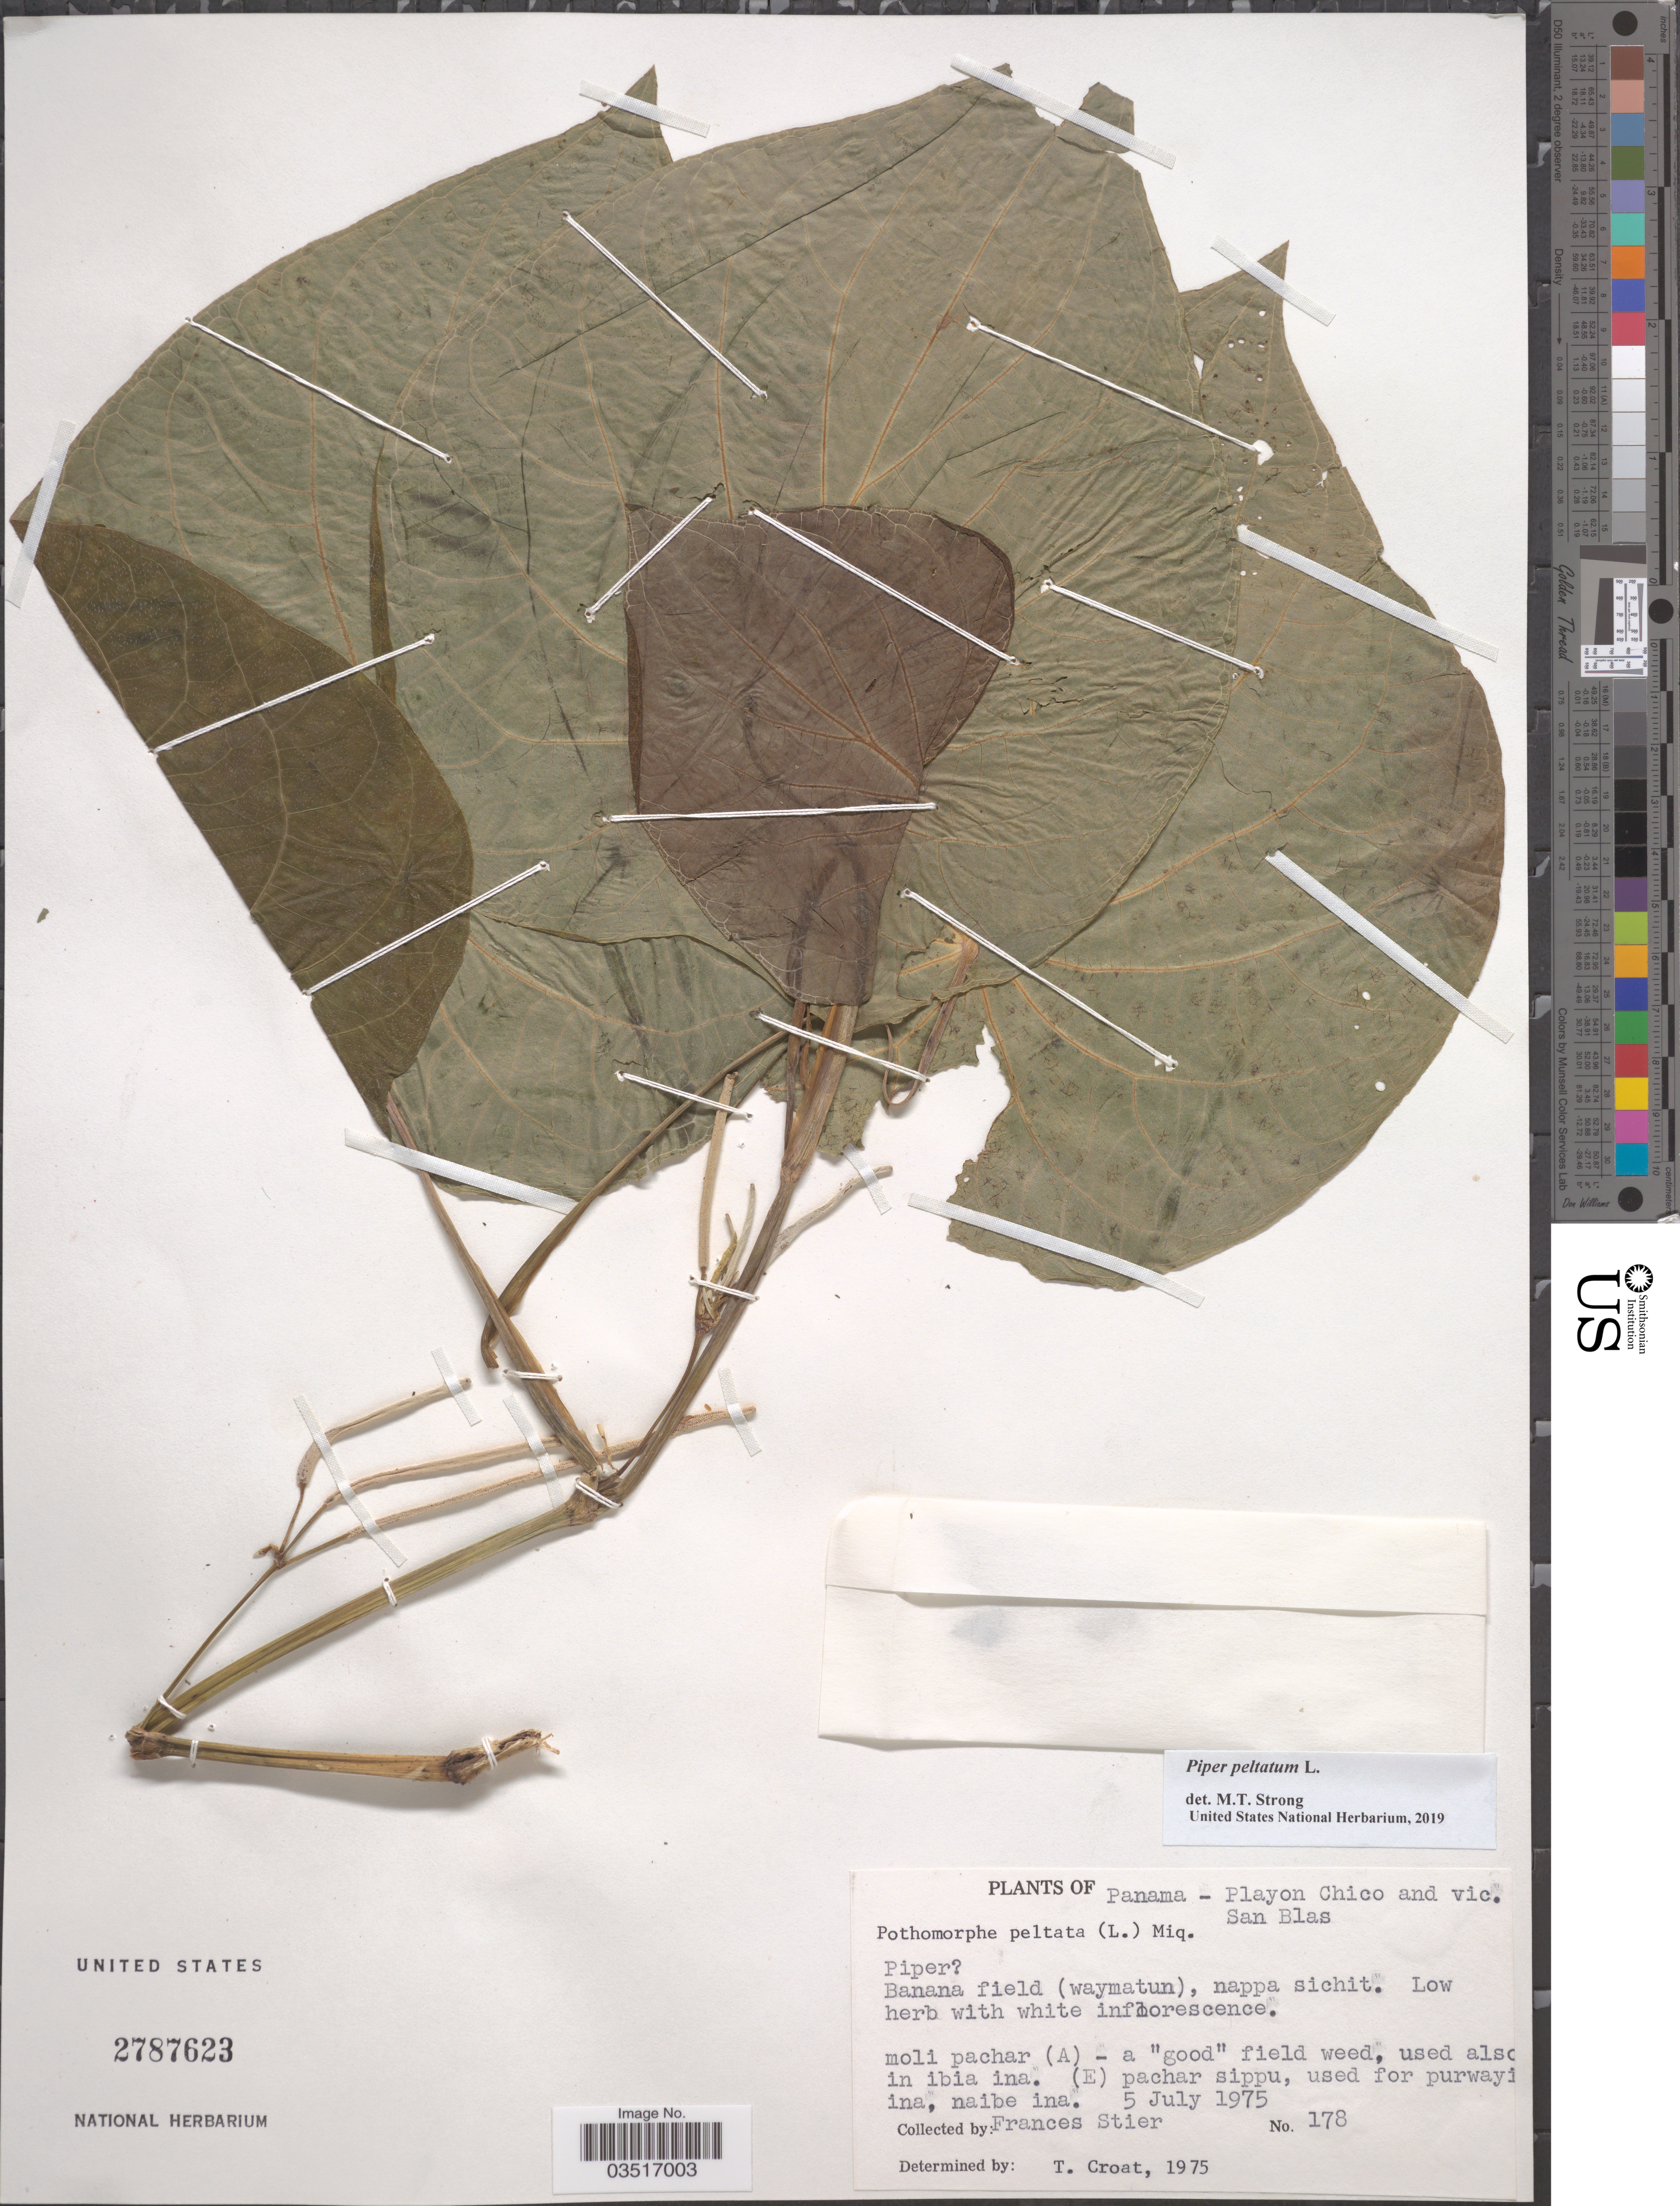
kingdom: Plantae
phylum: Tracheophyta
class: Magnoliopsida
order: Piperales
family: Piperaceae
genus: Piper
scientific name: Piper peltatum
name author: L.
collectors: F. Stier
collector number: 178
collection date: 1975-07-05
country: Panama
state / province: Kuna Yala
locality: Playon Chico and vic. San Blas.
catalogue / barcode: US 2787623